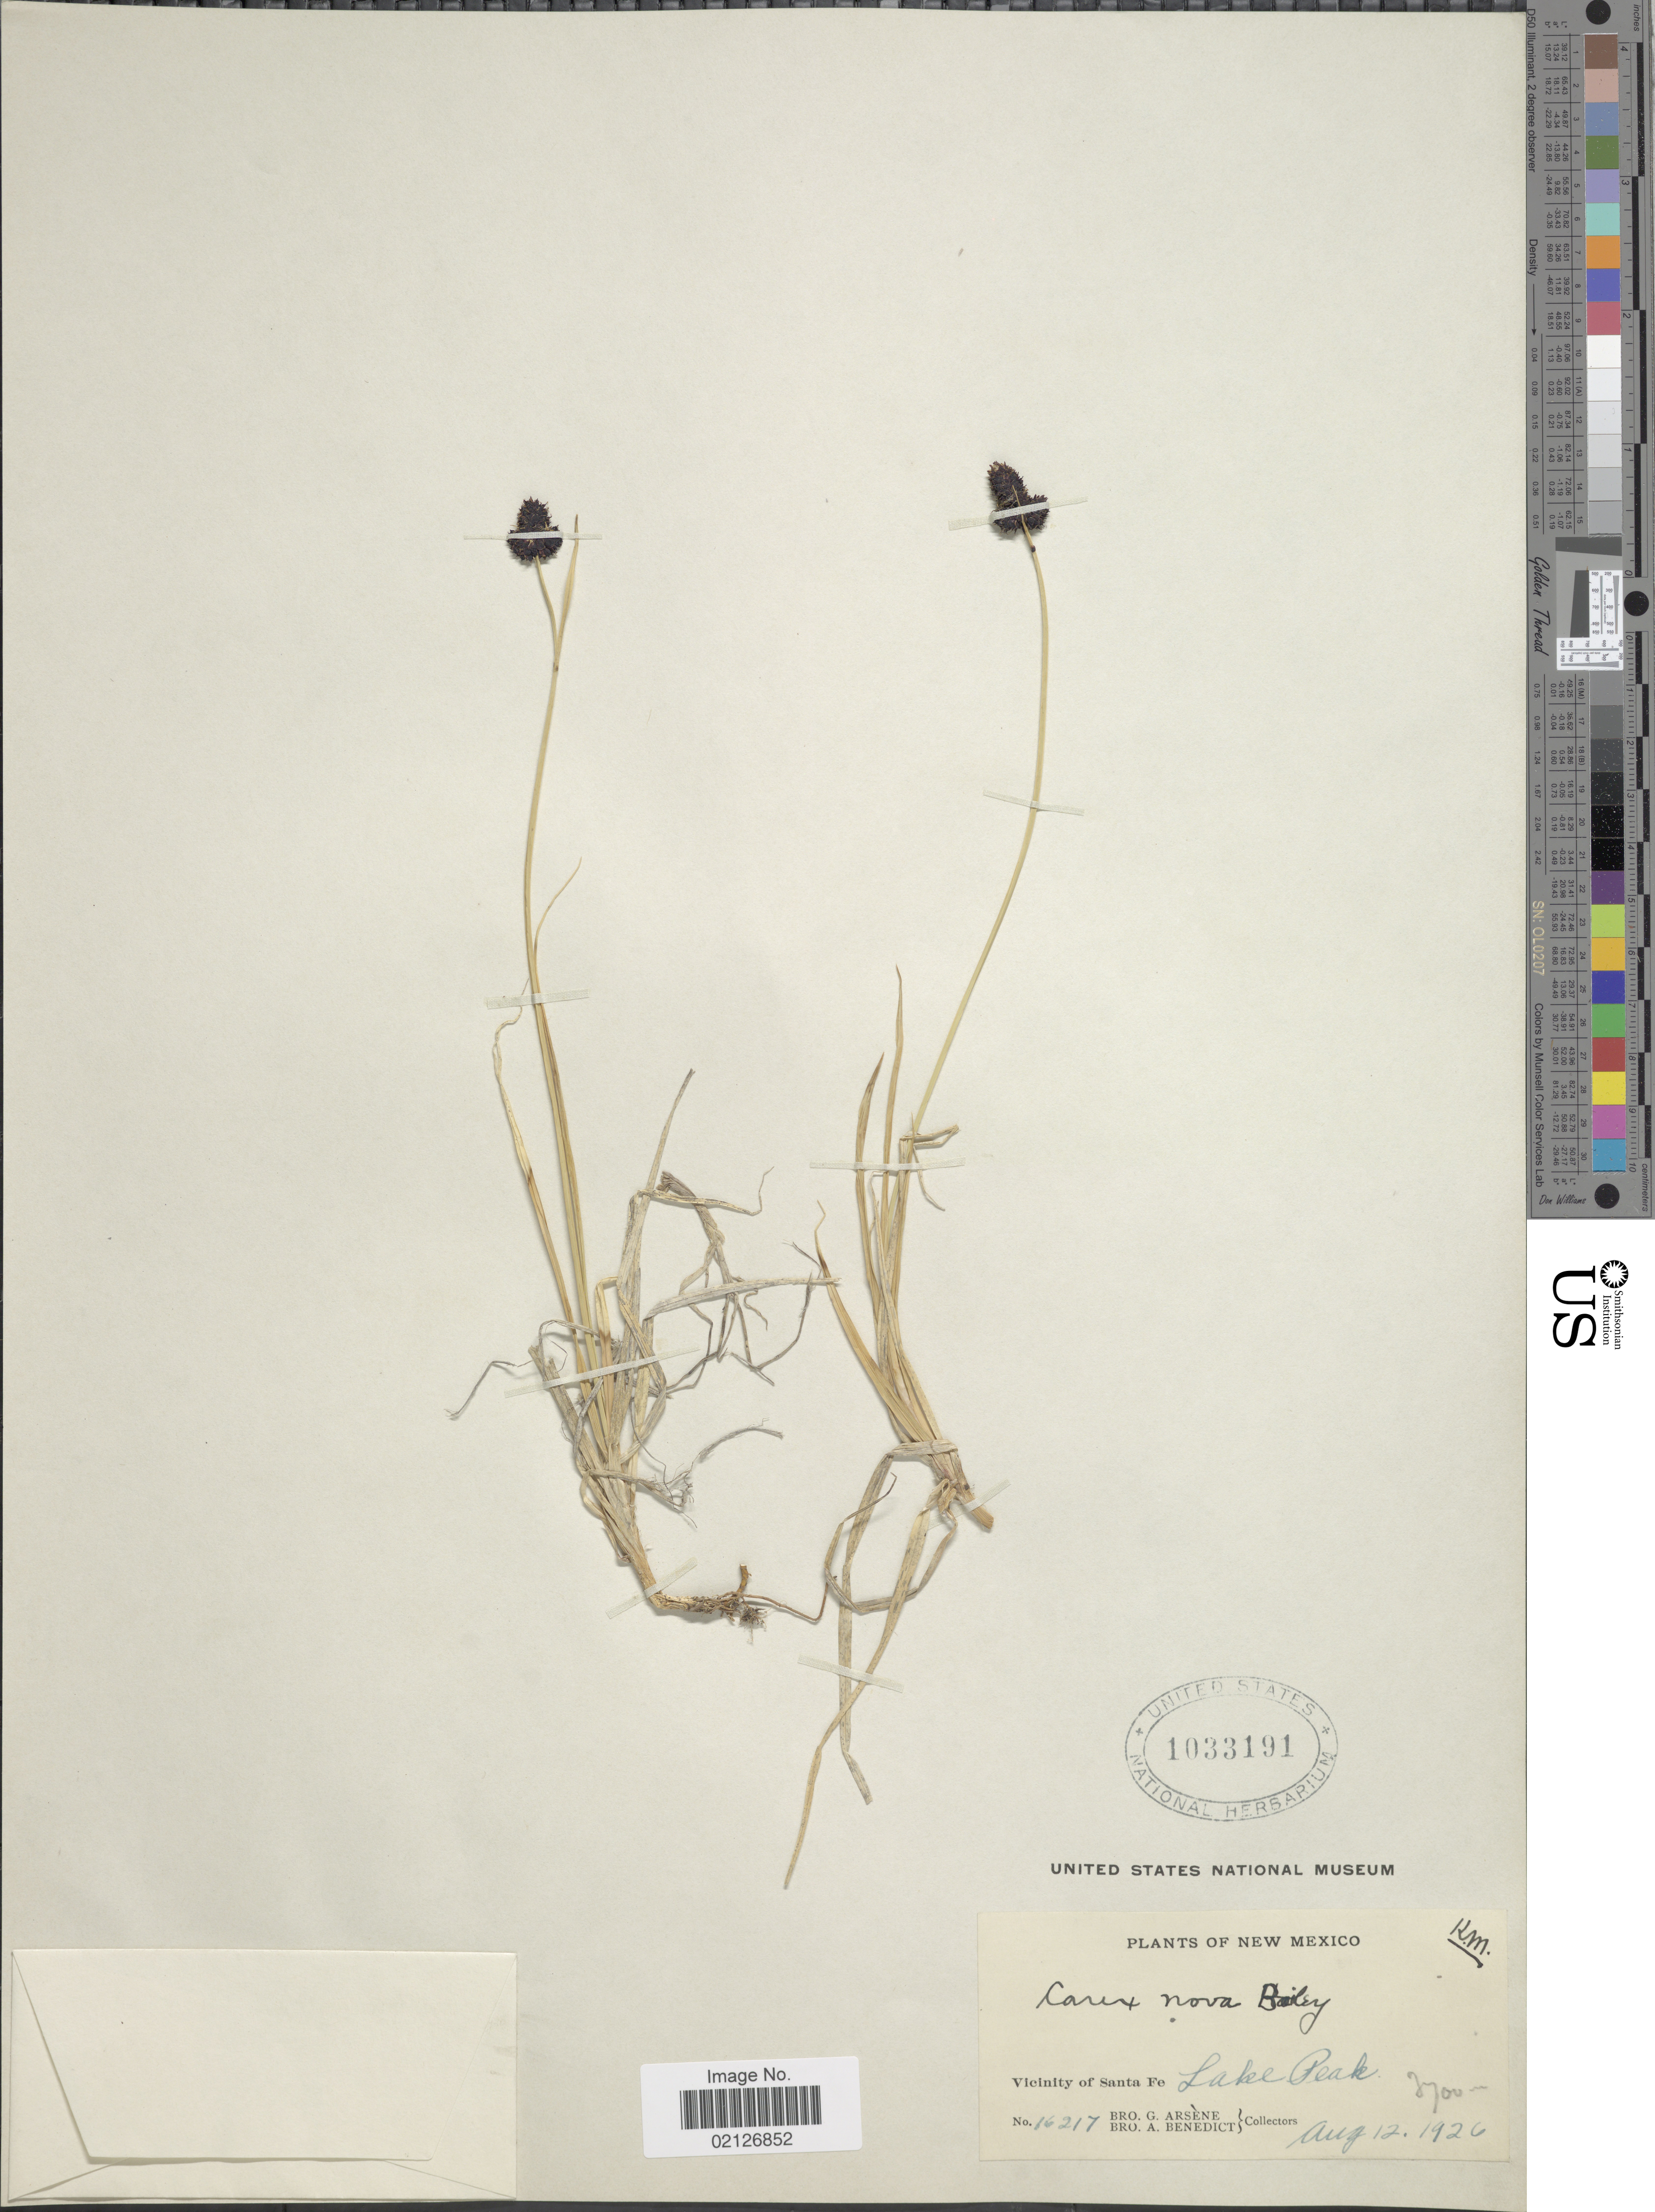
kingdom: Plantae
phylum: Tracheophyta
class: Liliopsida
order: Poales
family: Cyperaceae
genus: Carex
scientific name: Carex nova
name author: L.H. Bailey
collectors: Bro. G. Arsène & Bro. A. Benedict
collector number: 16217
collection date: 1926-08-12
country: United States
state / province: New Mexico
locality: Vicinity of Santa Fe, Lake Peak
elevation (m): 2700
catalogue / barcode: US 1033191